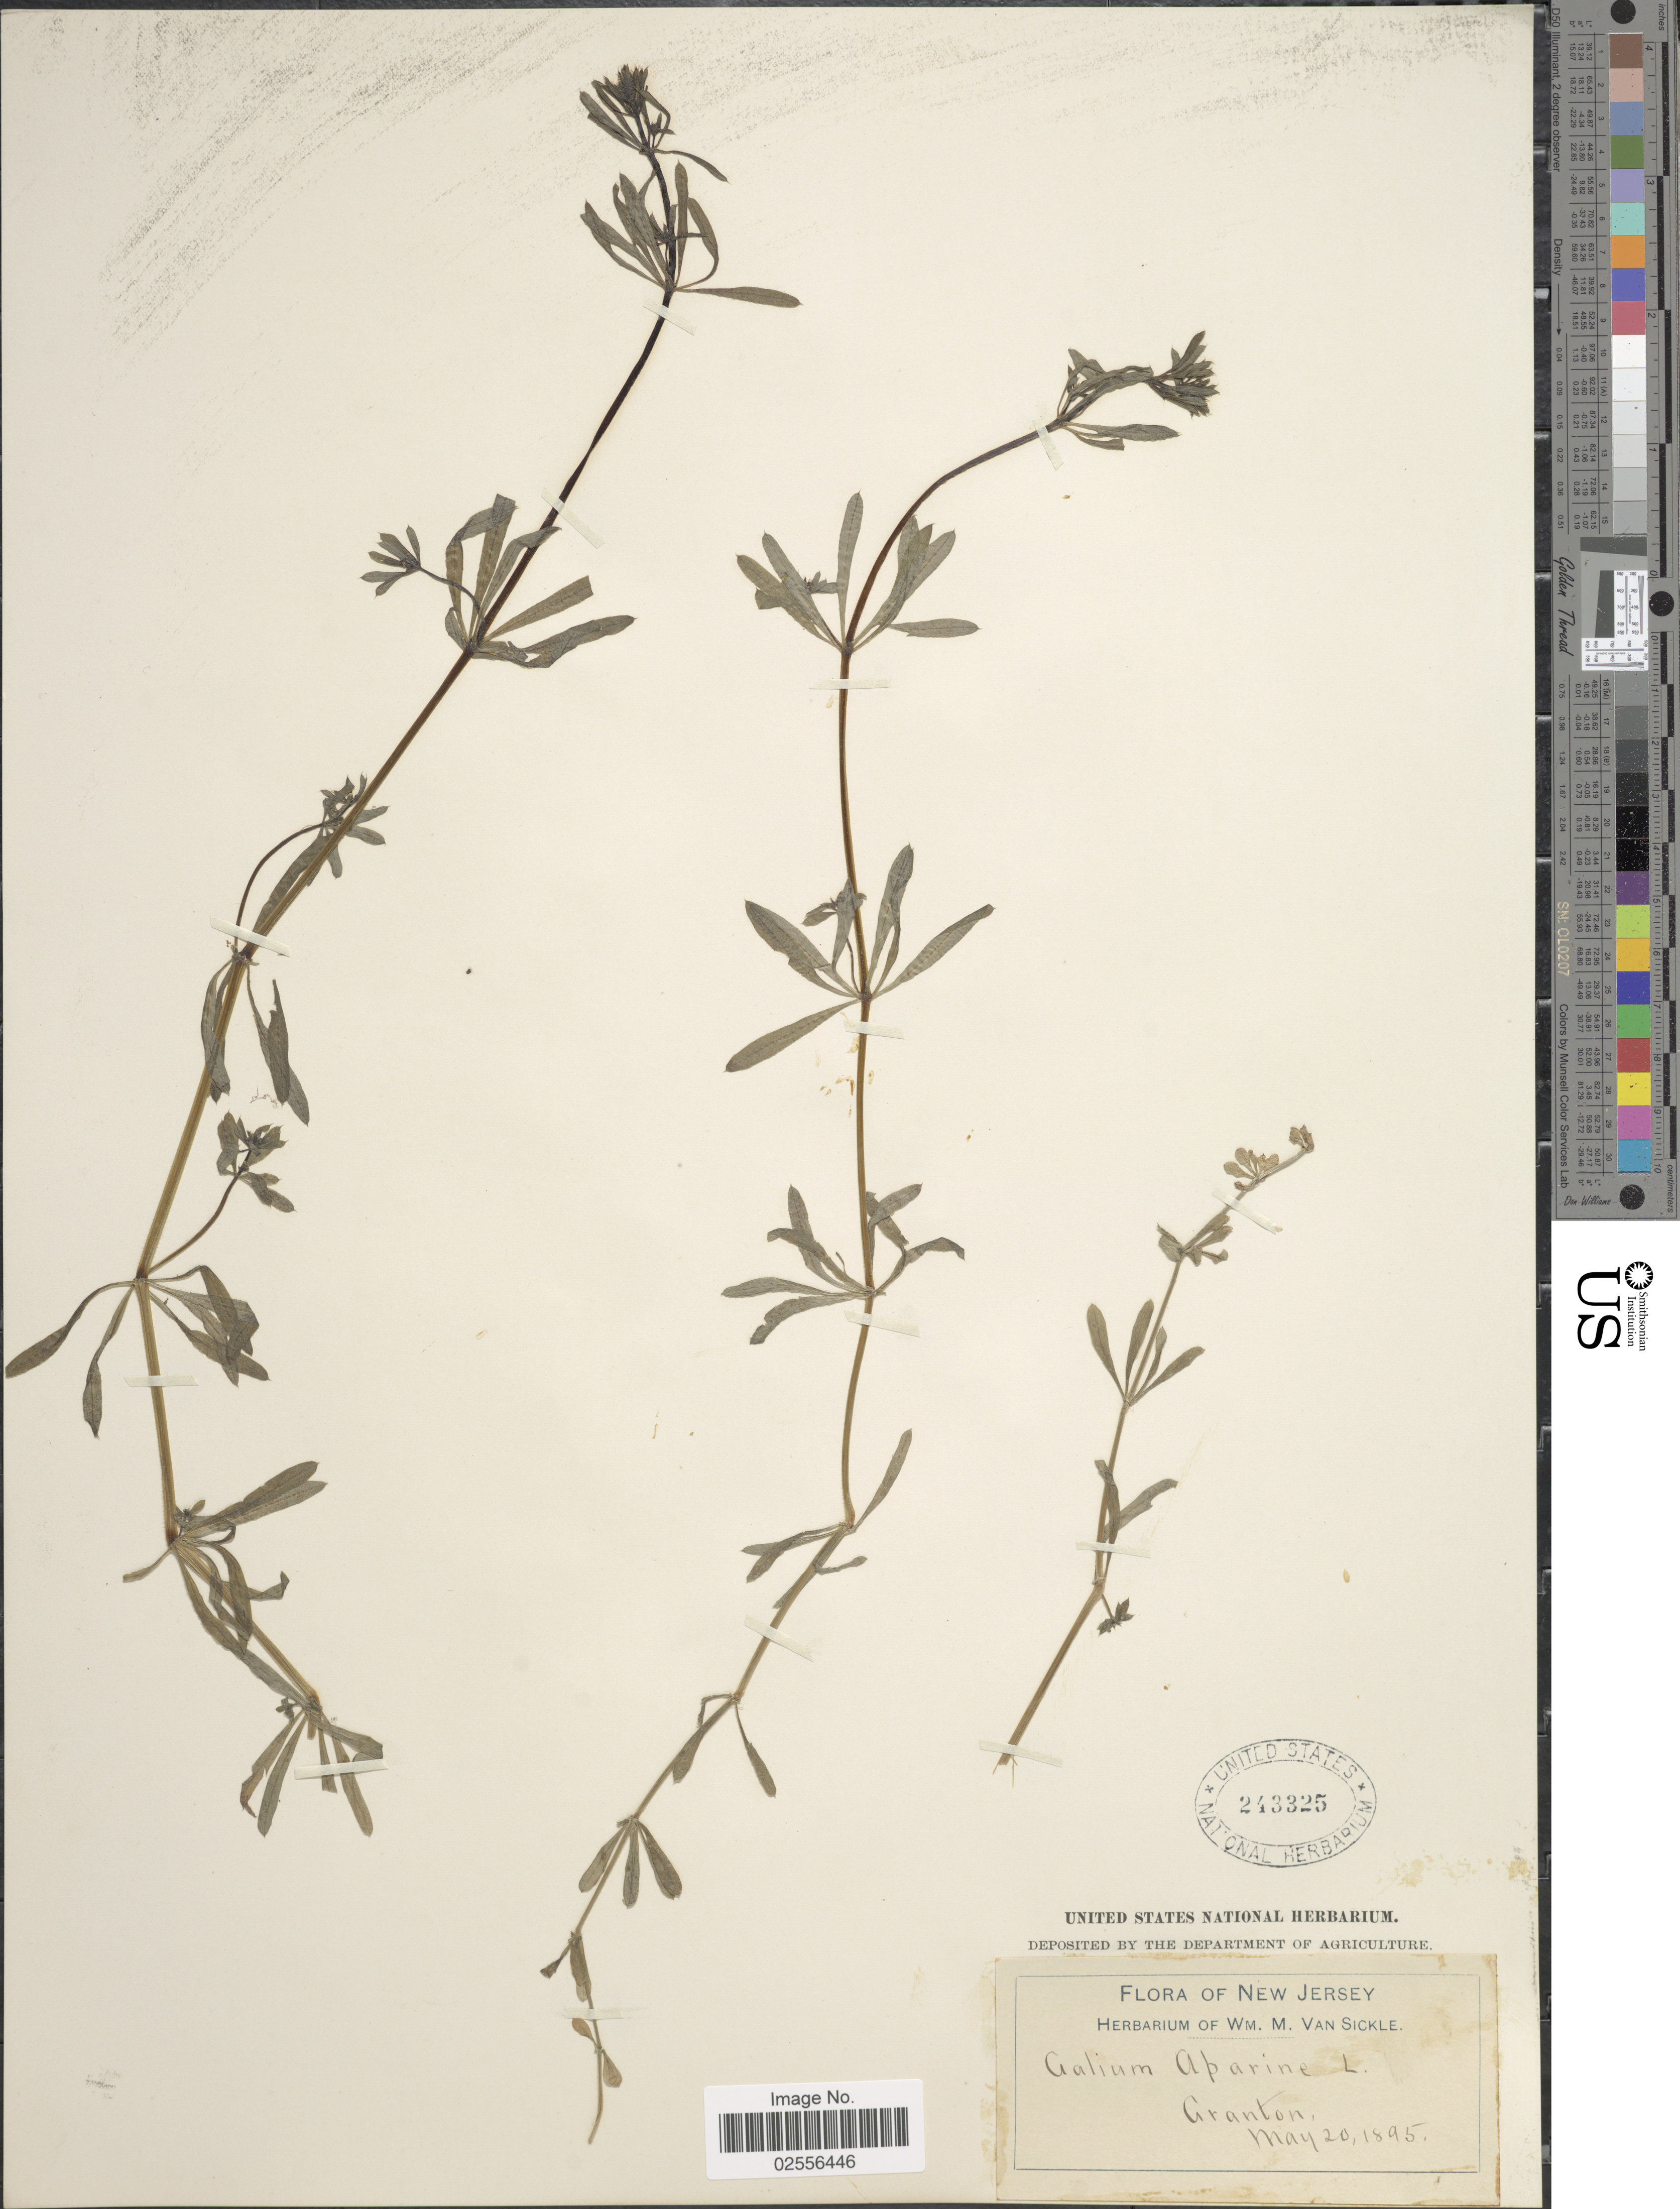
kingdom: Plantae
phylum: Tracheophyta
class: Magnoliopsida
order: Gentianales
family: Rubiaceae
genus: Galium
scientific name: Galium aparine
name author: L.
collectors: ex herb. Wm. M. Van Sickle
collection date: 1895-05-20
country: United States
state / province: New Jersey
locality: Granton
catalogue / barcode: US 243325